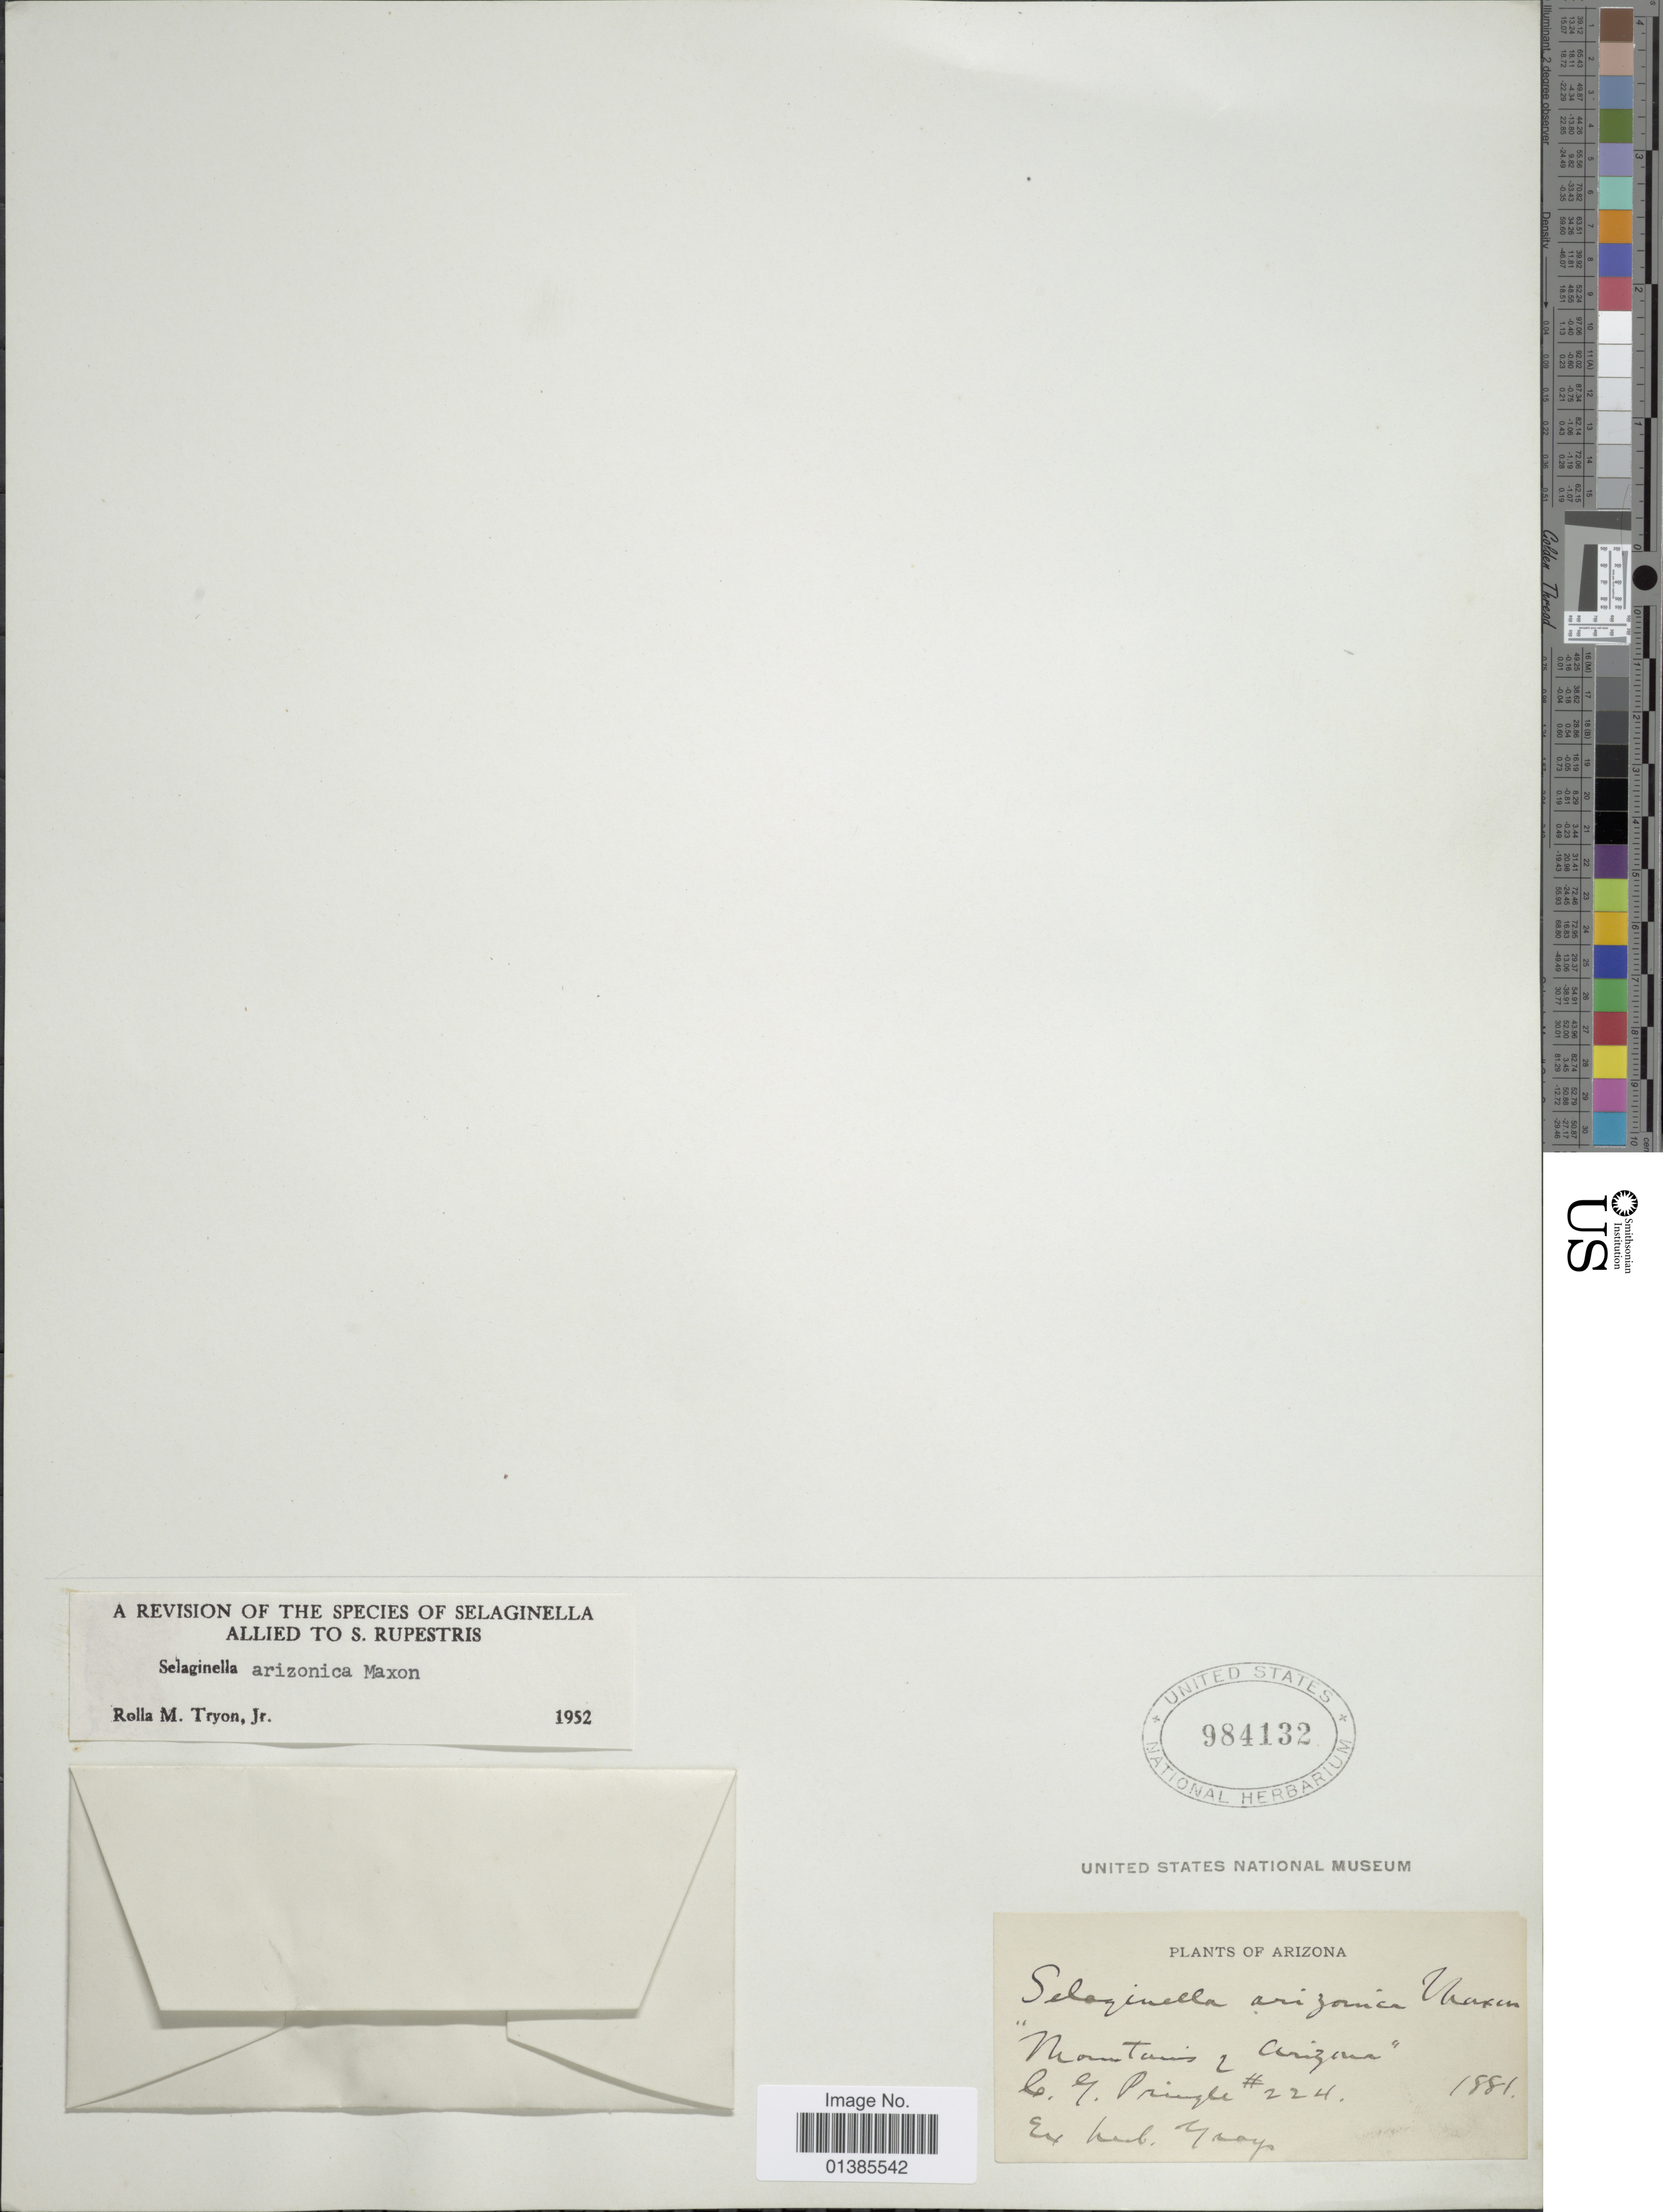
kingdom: Plantae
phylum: Tracheophyta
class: Lycopodiopsida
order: Selaginellales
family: Selaginellaceae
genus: Selaginella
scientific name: Selaginella arizonica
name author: Maxon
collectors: C. G. Pringle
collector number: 224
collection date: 1881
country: United States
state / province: Arizona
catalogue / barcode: US 984132